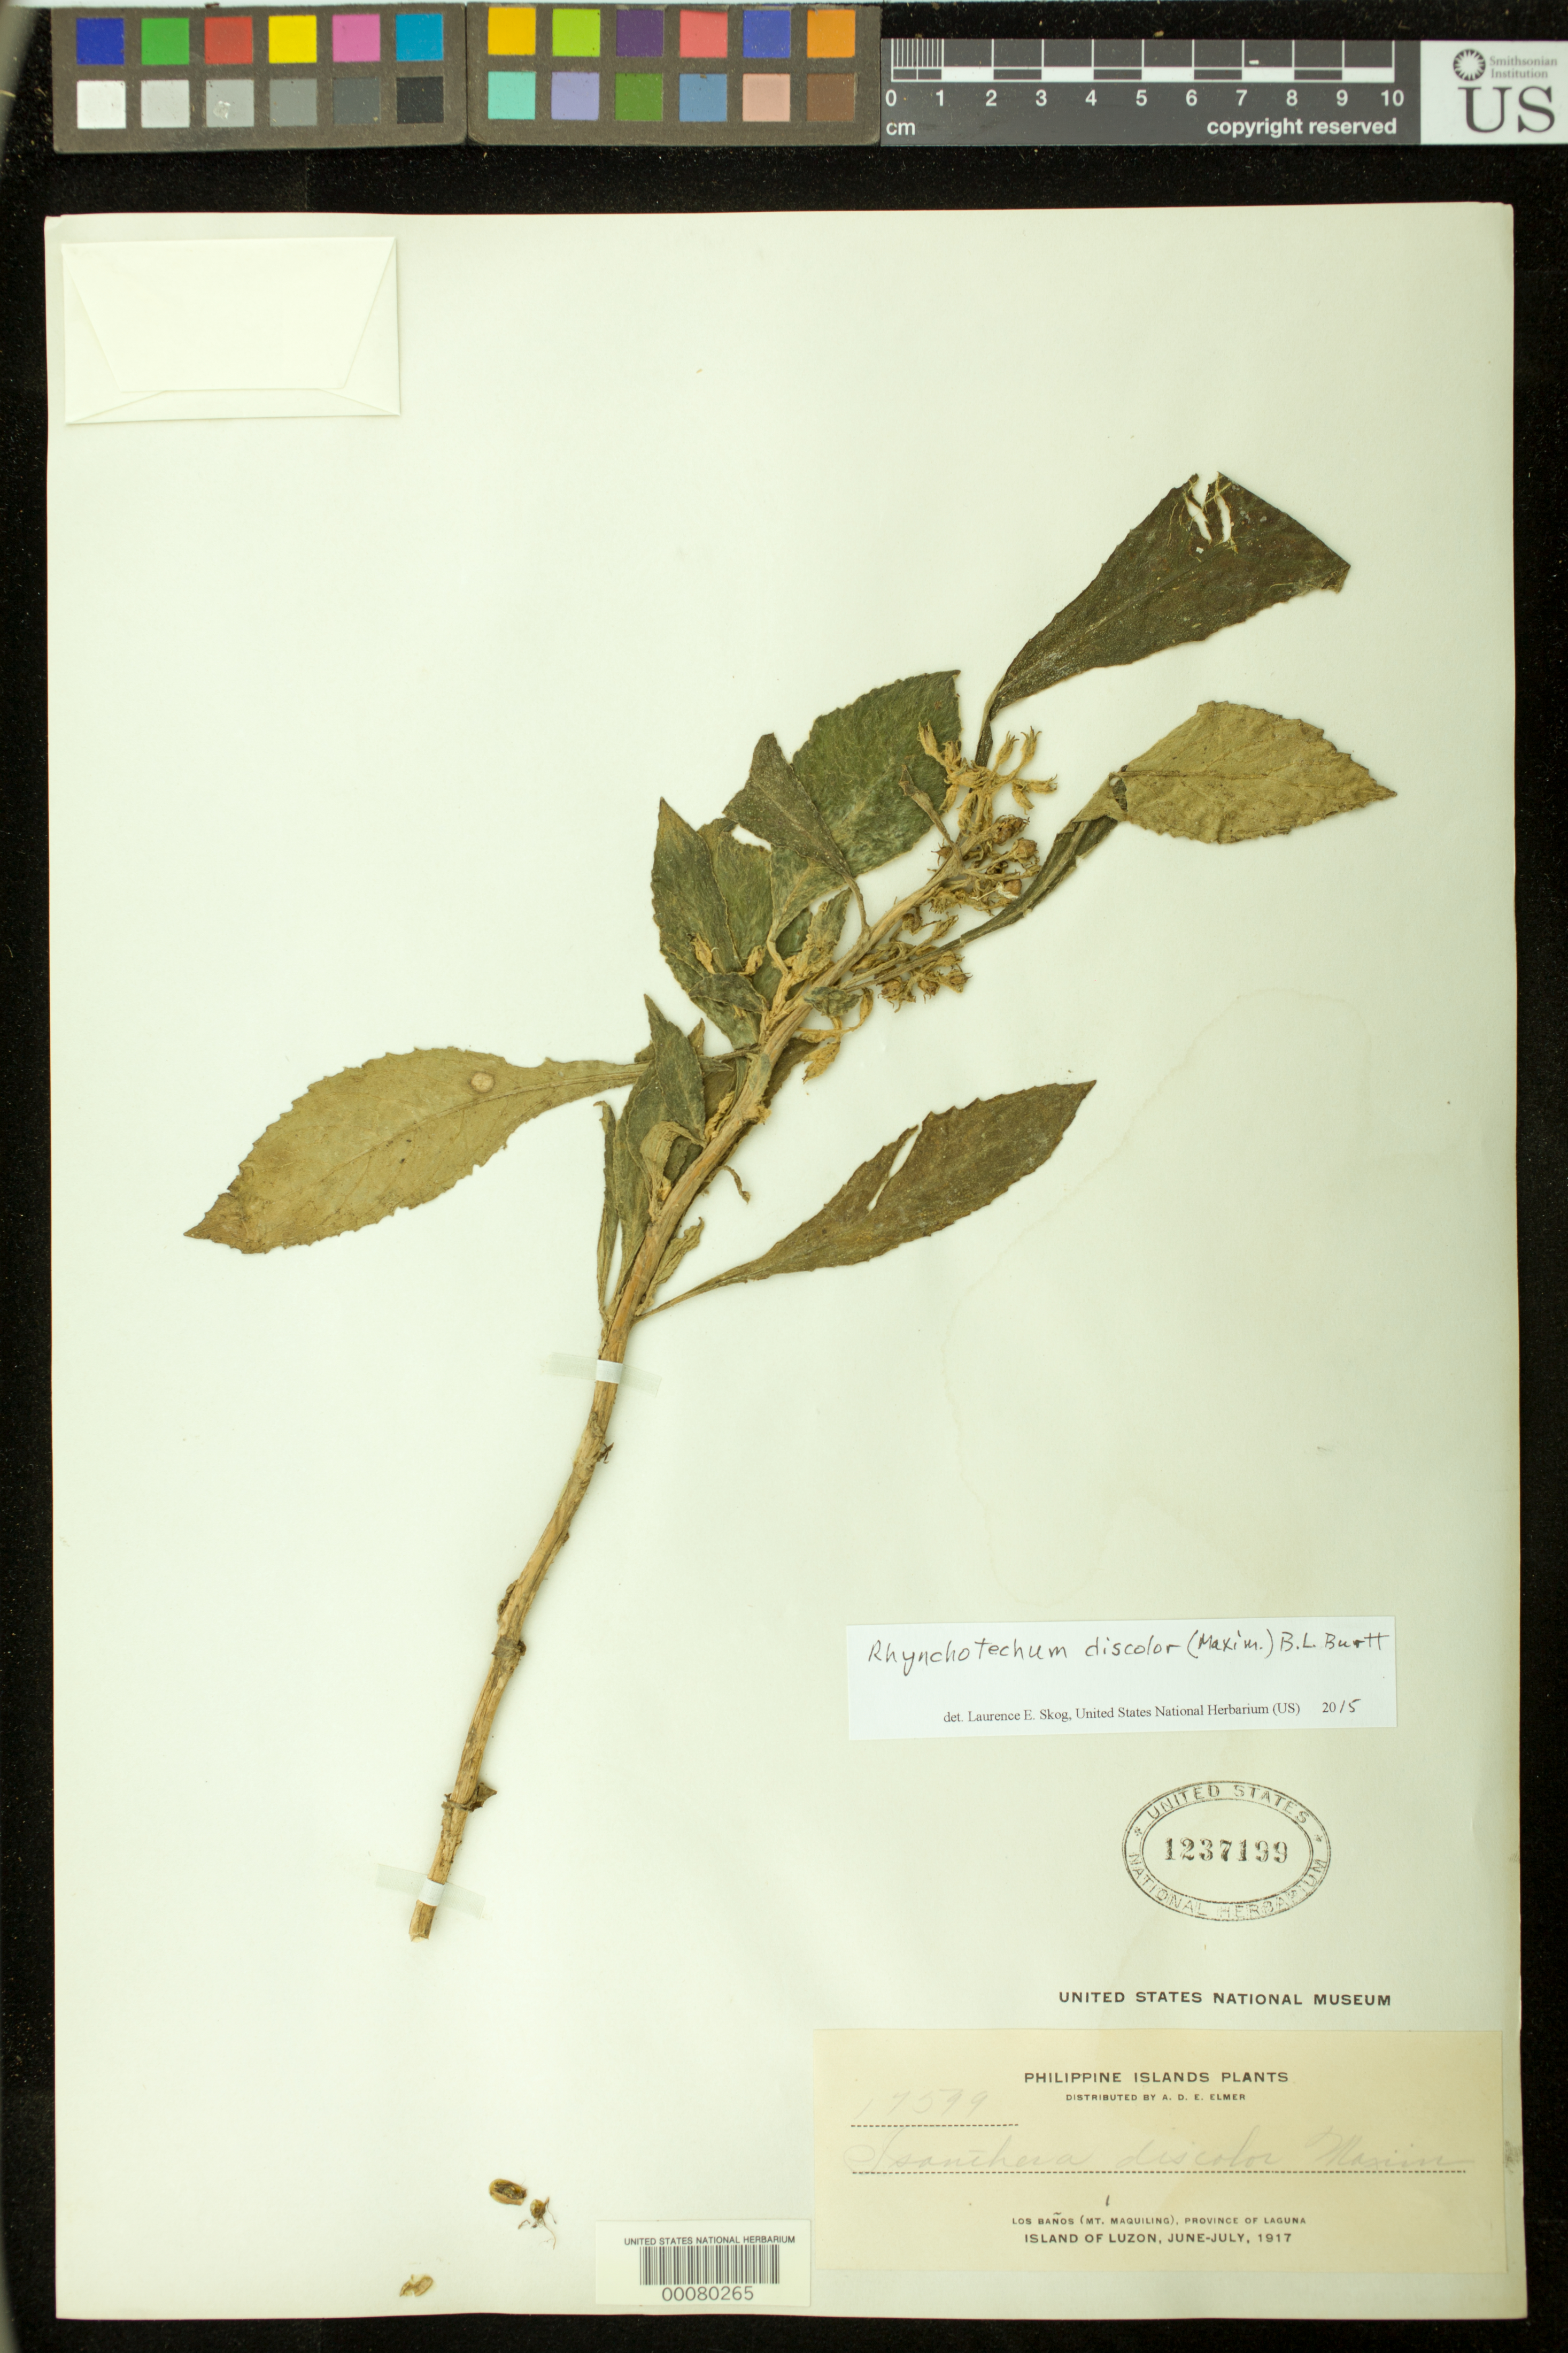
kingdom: Plantae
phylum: Tracheophyta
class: Magnoliopsida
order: Lamiales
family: Gesneriaceae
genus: Rhynchotechum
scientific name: Rhynchotechum discolor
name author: (Maxim.) B.L. Burtt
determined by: Skog, Laurence E.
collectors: A. D. E. Elmer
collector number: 17599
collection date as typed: Jun-Jul 1917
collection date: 1917-06/1917-07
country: Philippines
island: Luzon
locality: Los Baños (Mt. Maquiling), Province of Laguna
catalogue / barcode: US 1237199